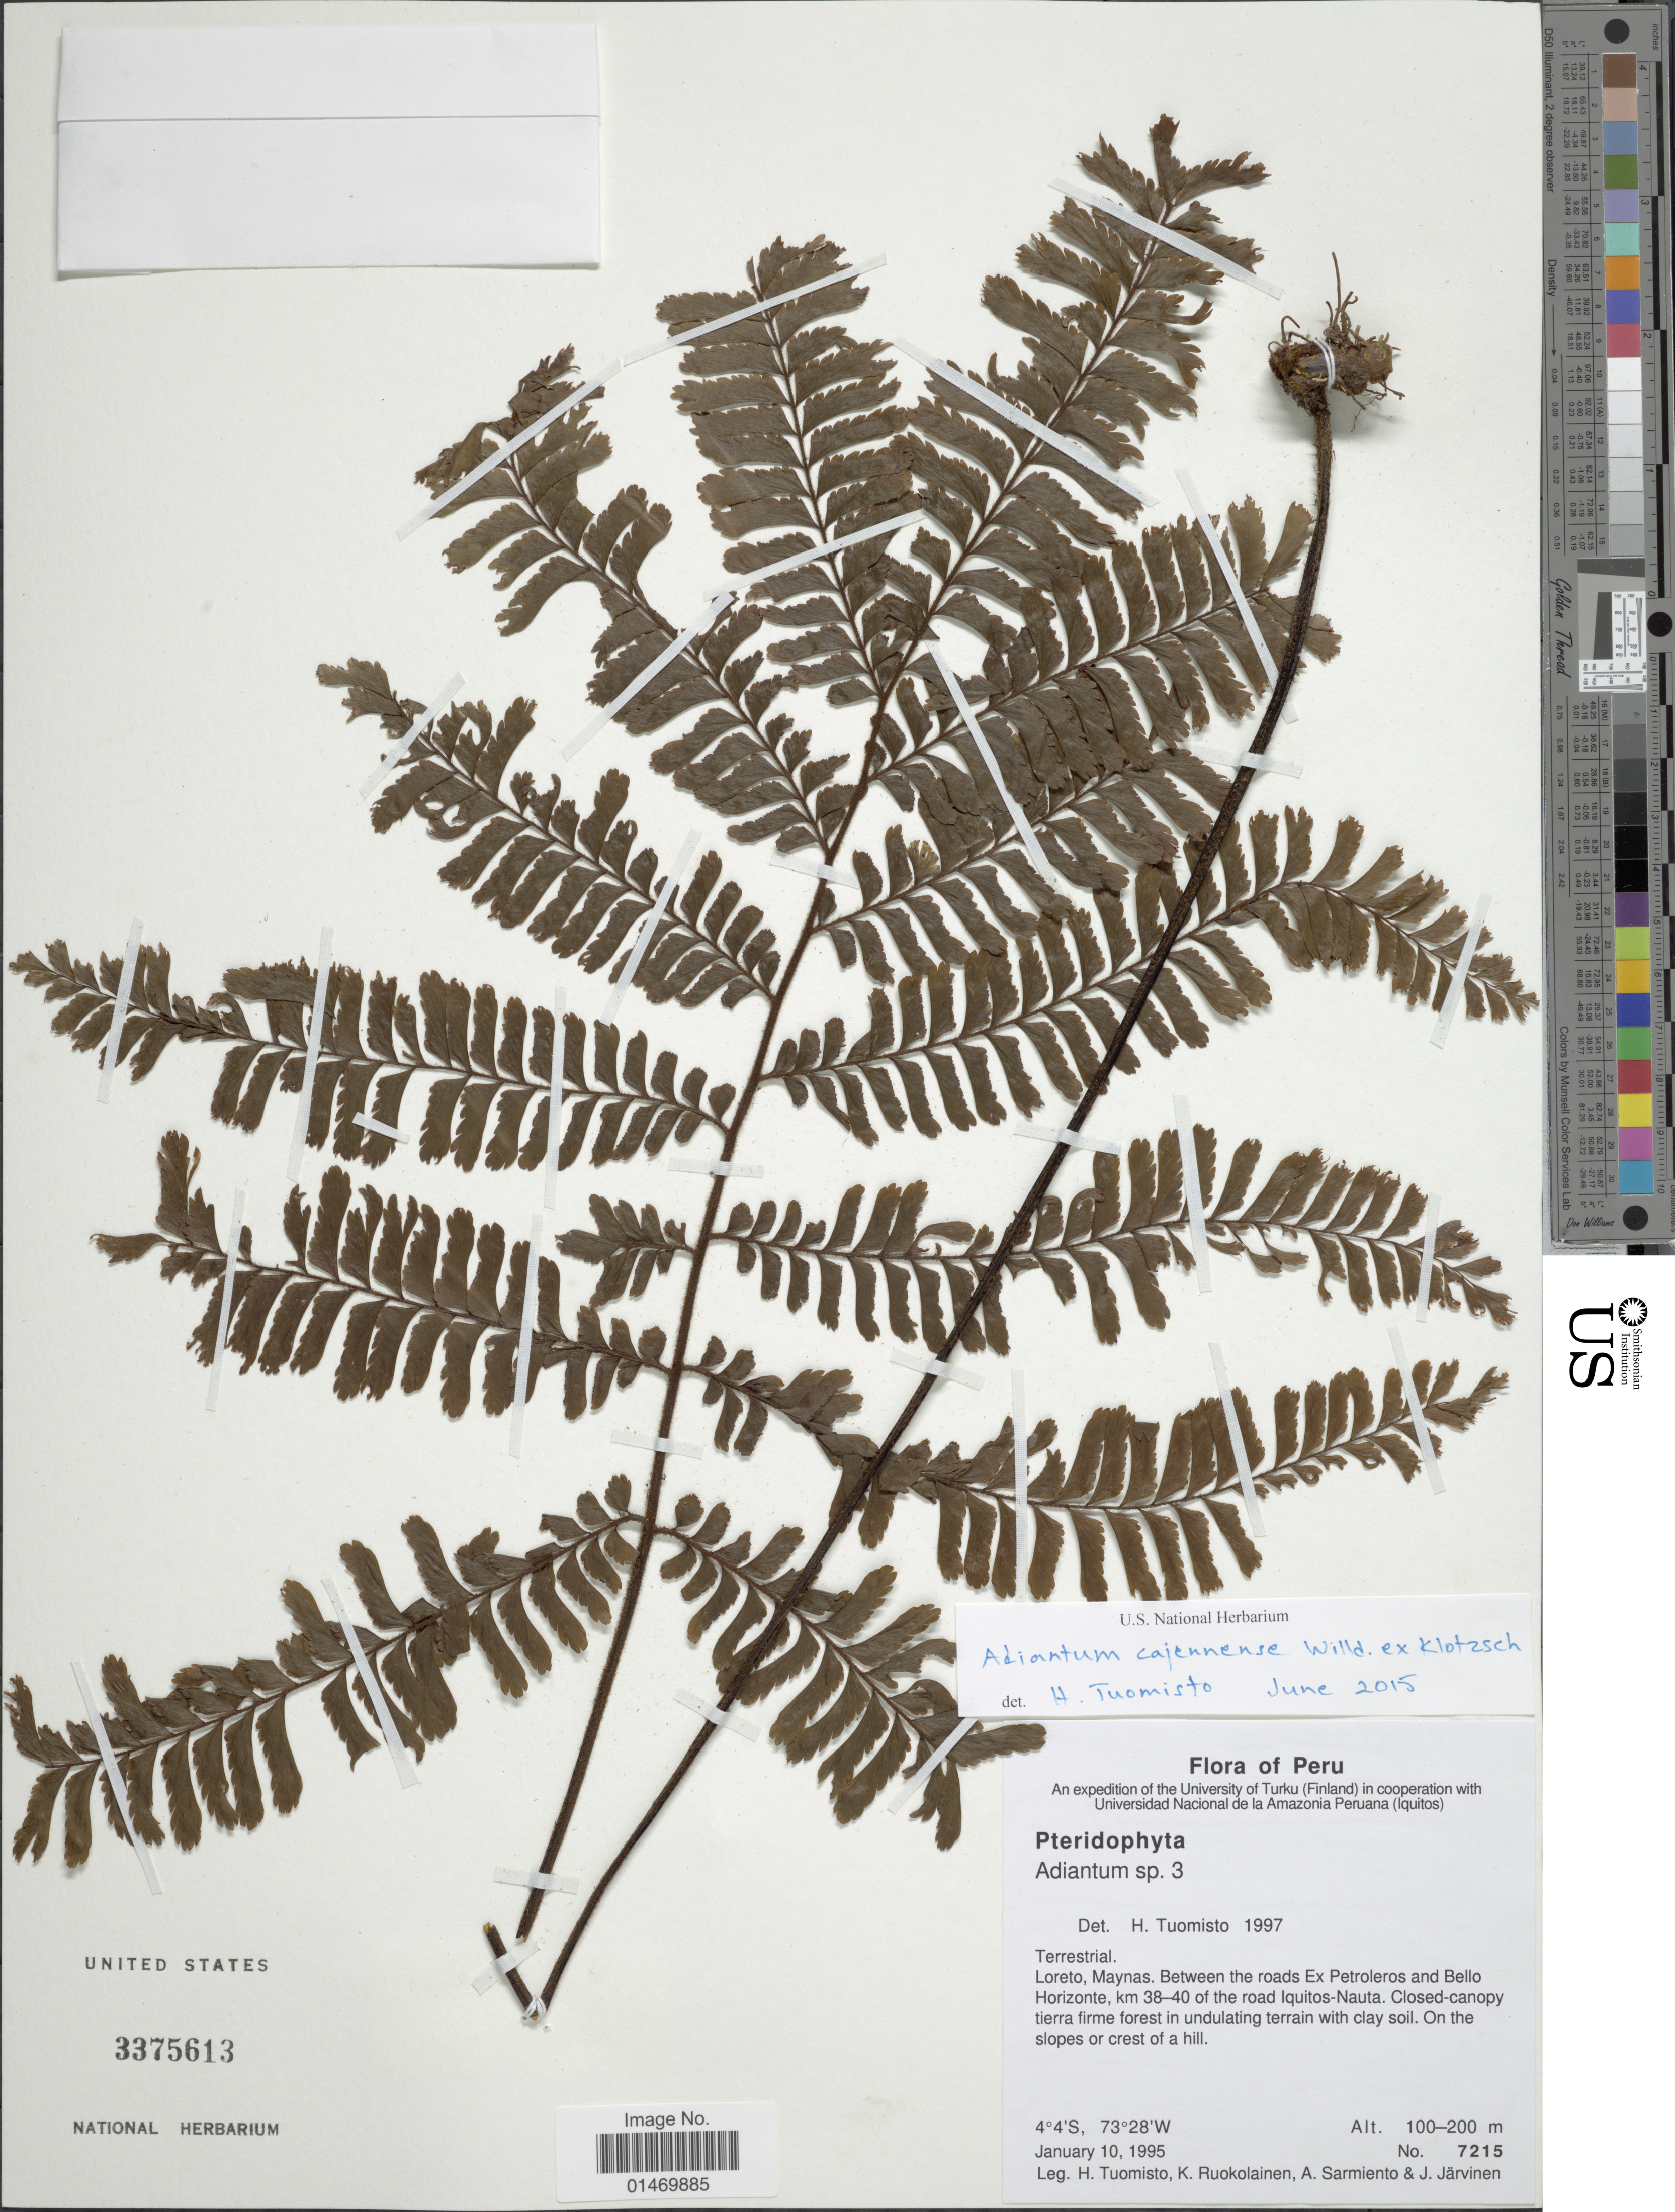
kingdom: Plantae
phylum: Tracheophyta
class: Polypodiopsida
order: Polypodiales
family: Pteridaceae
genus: Adiantum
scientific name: Adiantum cajennense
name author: Willd. ex Klotzsch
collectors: H. Tuomisto, K. Ruokolainen, A. Sarmiento & J. Järvinen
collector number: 7215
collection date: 1995-01-10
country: Peru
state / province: Loreto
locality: Peru, Maynas, between the roads Ex Petroleros and Bello Horizonte, km 38-40 of the road Iquitos-Natura.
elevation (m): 100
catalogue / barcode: US 3375613